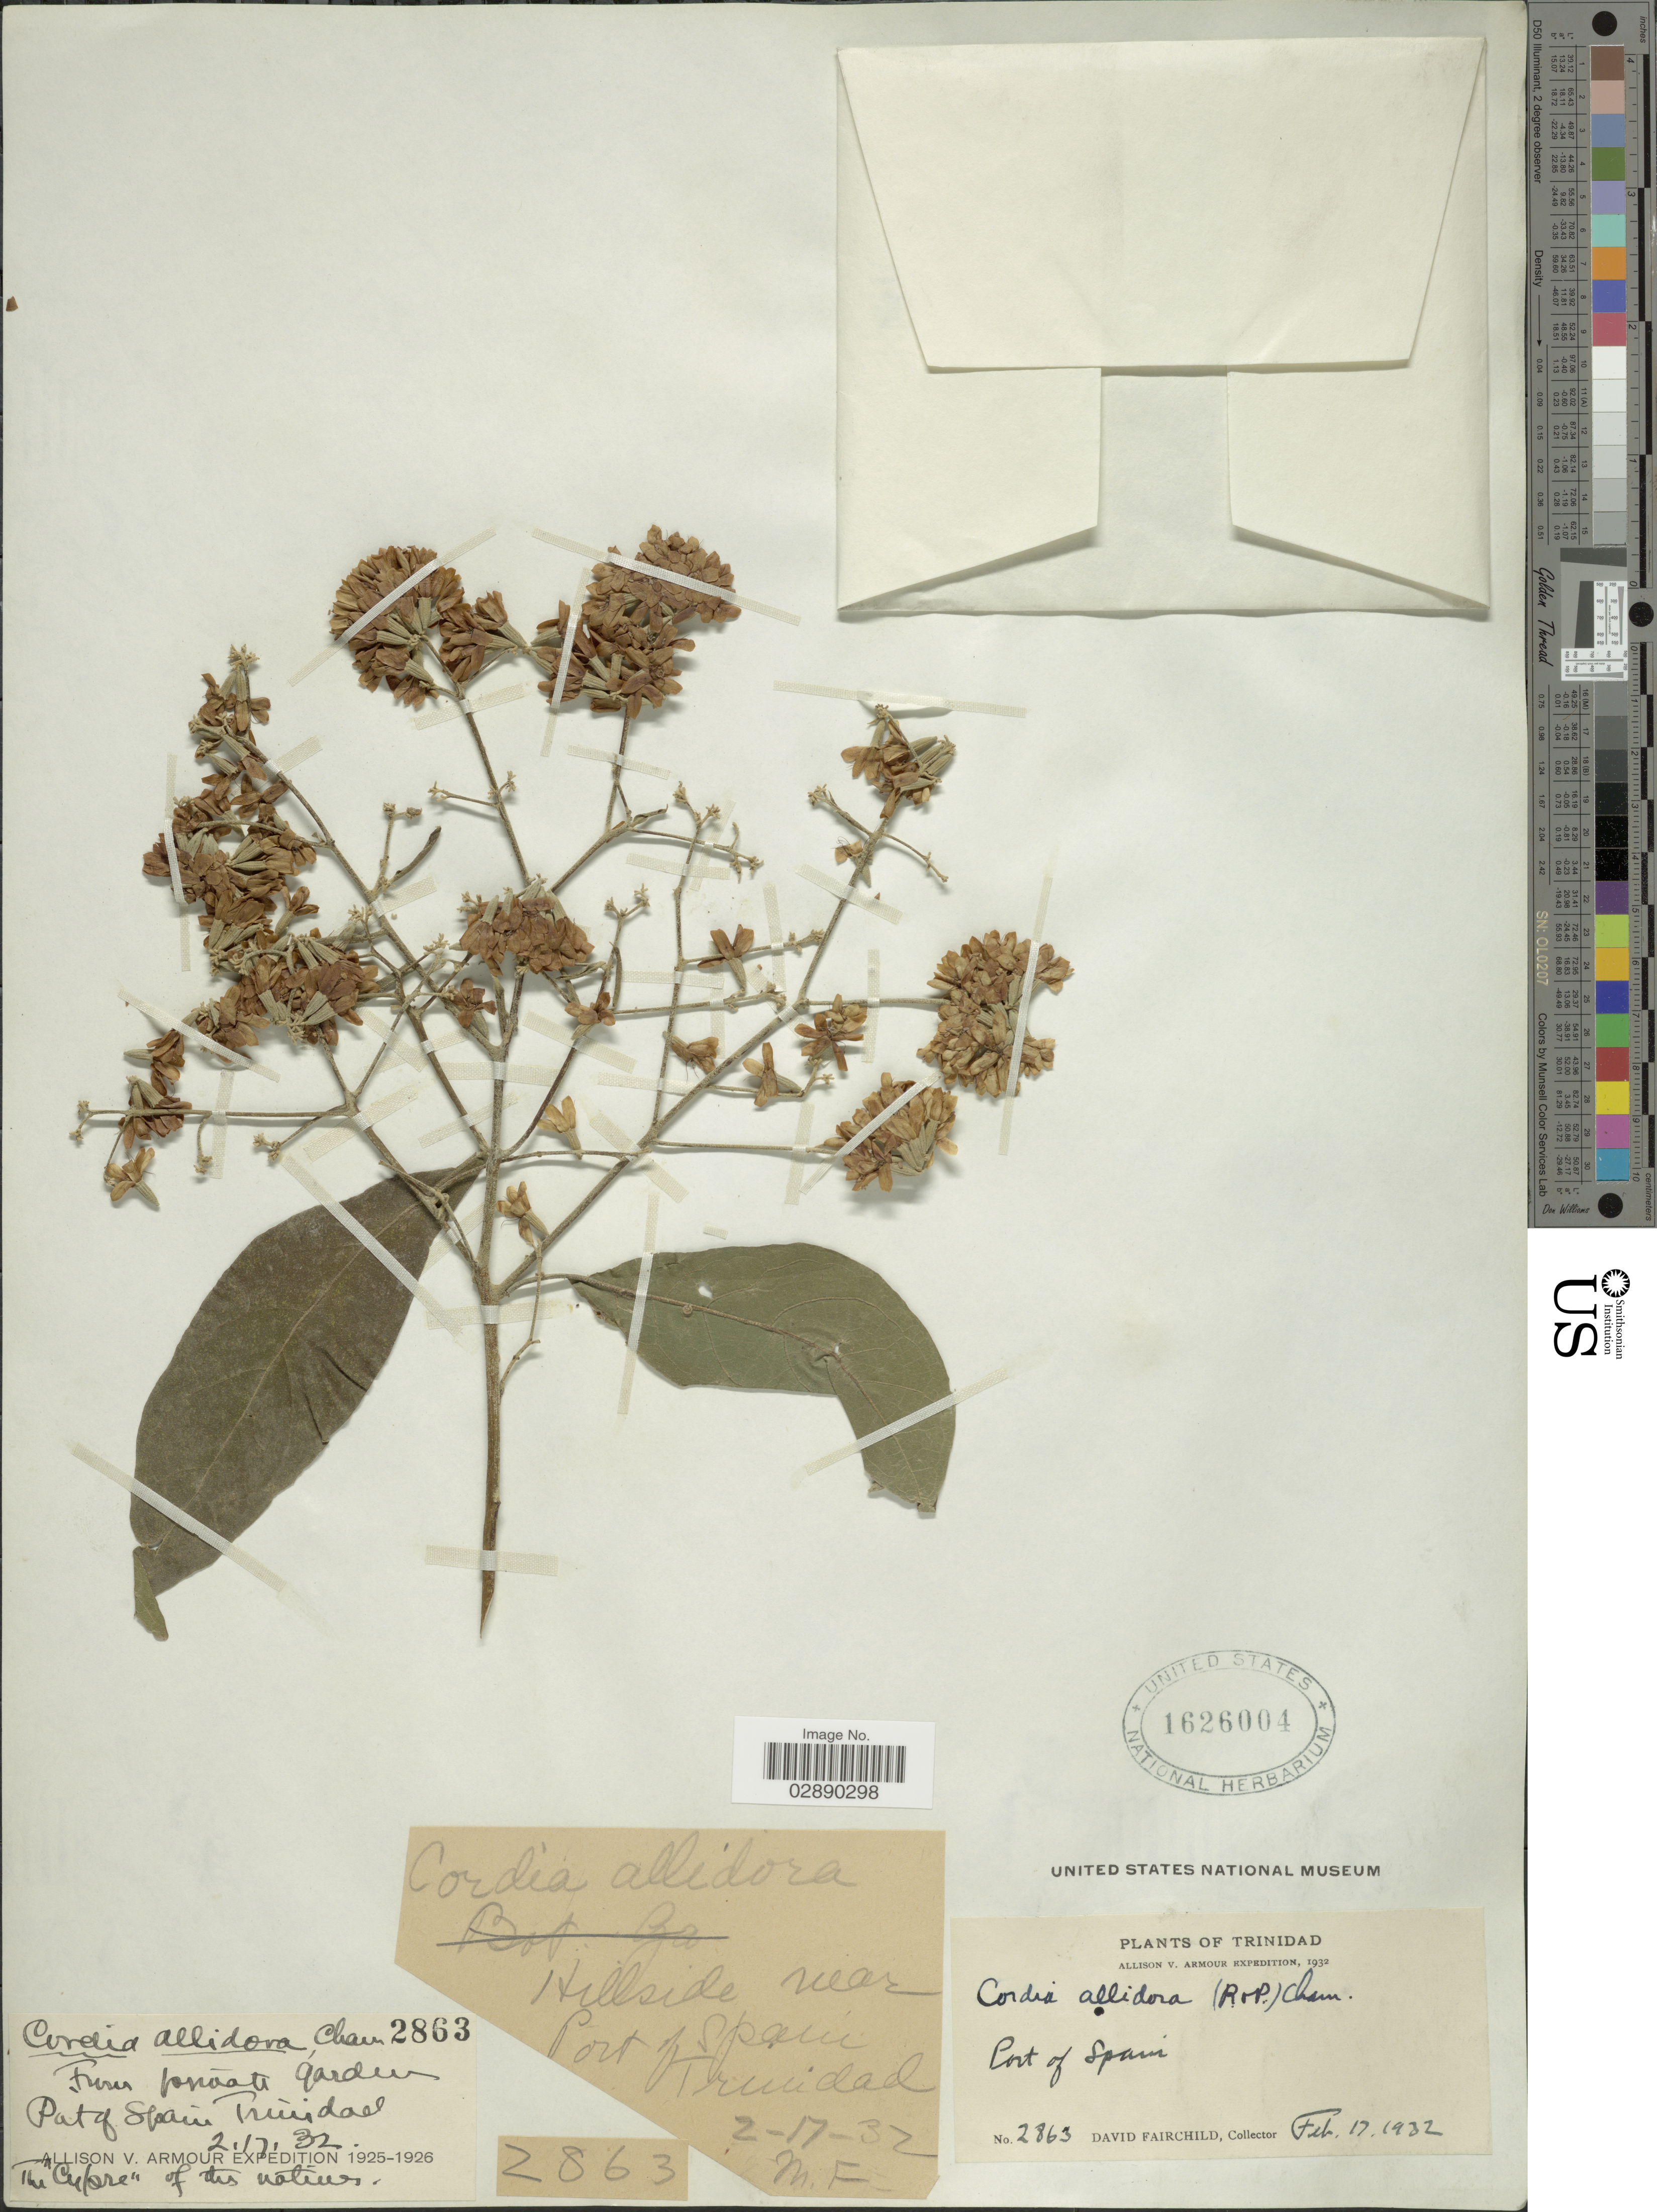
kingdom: Plantae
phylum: Tracheophyta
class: Magnoliopsida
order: Boraginales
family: Cordiaceae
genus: Cordia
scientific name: Cordia alliodora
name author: (Ruiz & Pav.) Oken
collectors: D. Fairchild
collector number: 2863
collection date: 1932-02-17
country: Trinidad and Tobago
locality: Trinidad. From private gardens. Hillside near Port of Spain.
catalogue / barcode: US 1626004